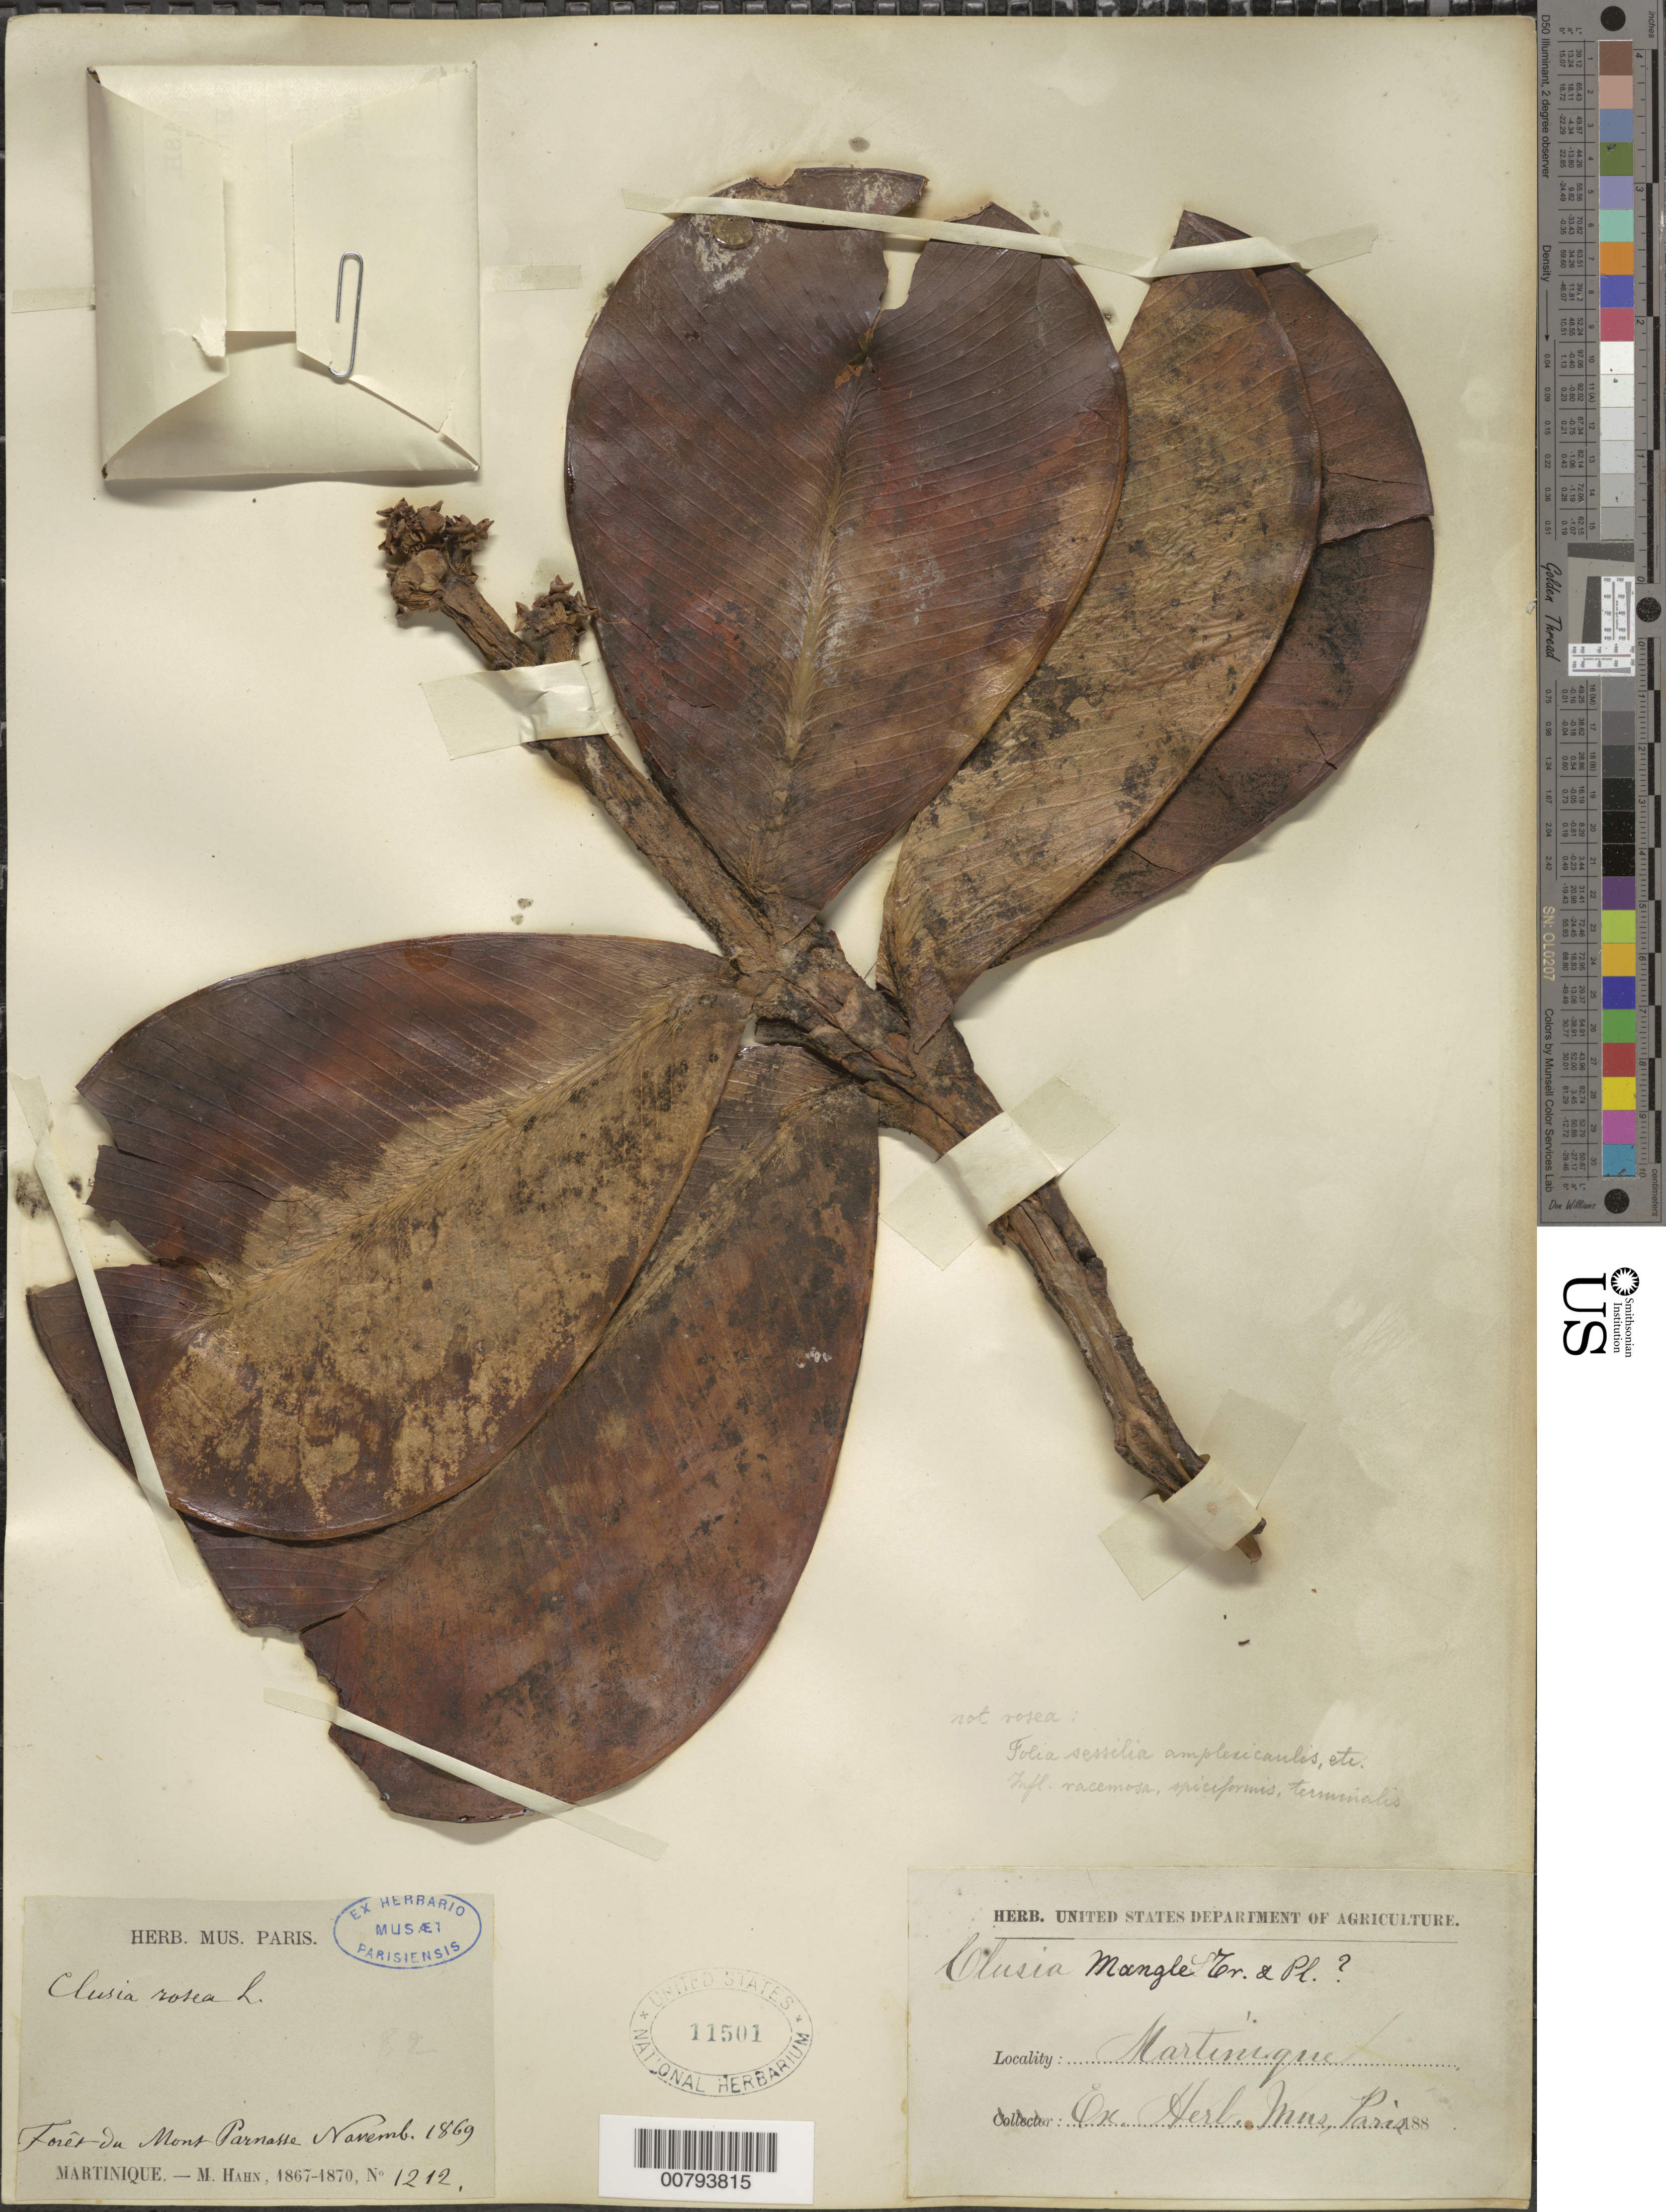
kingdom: Plantae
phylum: Tracheophyta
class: Magnoliopsida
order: Malpighiales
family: Clusiaceae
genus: Clusia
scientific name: Clusia mangle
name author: Rich. ex Planch. & Triana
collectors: M. Hahn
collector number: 1212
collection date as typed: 1869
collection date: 1869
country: Martinique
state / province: Saint-Pierre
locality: Forêt du Mont Parnasse Nanemb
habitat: Montane forest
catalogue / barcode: US 11501